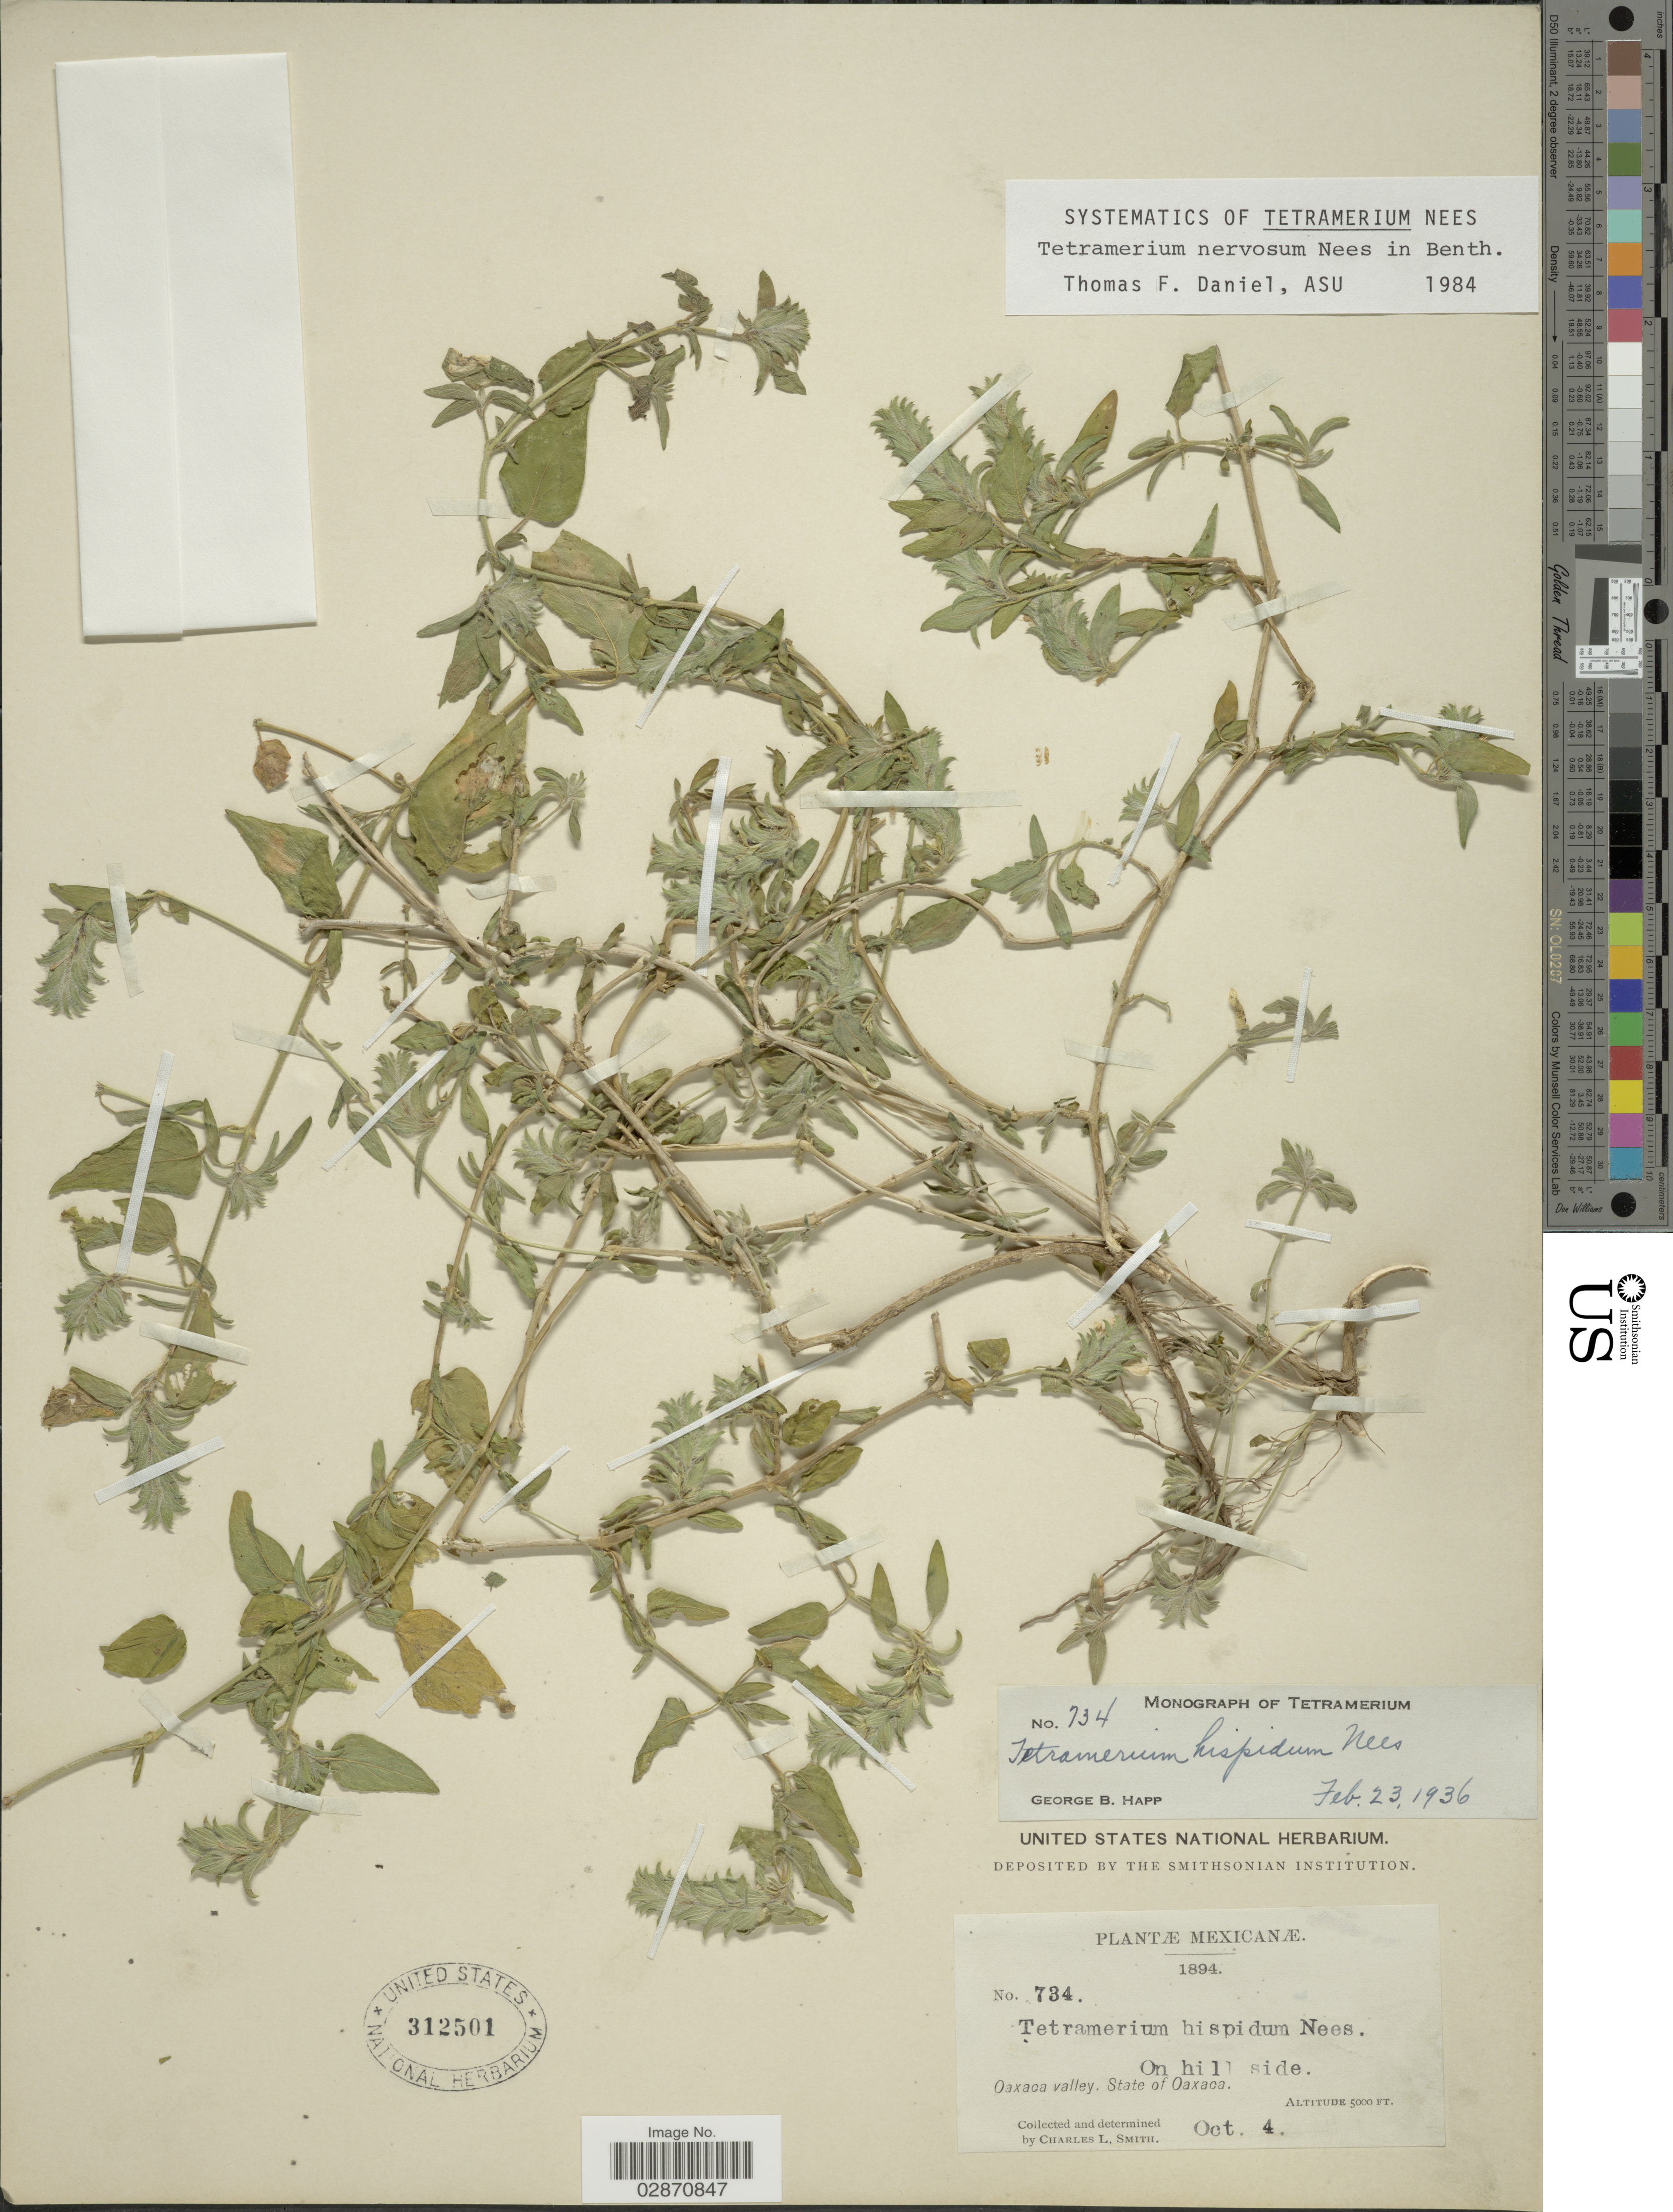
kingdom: Plantae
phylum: Tracheophyta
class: Magnoliopsida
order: Lamiales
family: Acanthaceae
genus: Tetramerium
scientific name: Tetramerium nervosum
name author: Nees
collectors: C. L. Smith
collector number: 734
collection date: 1894-10-04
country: Mexico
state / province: Oaxaca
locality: Oaxaca valley.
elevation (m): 1524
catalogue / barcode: US 312501